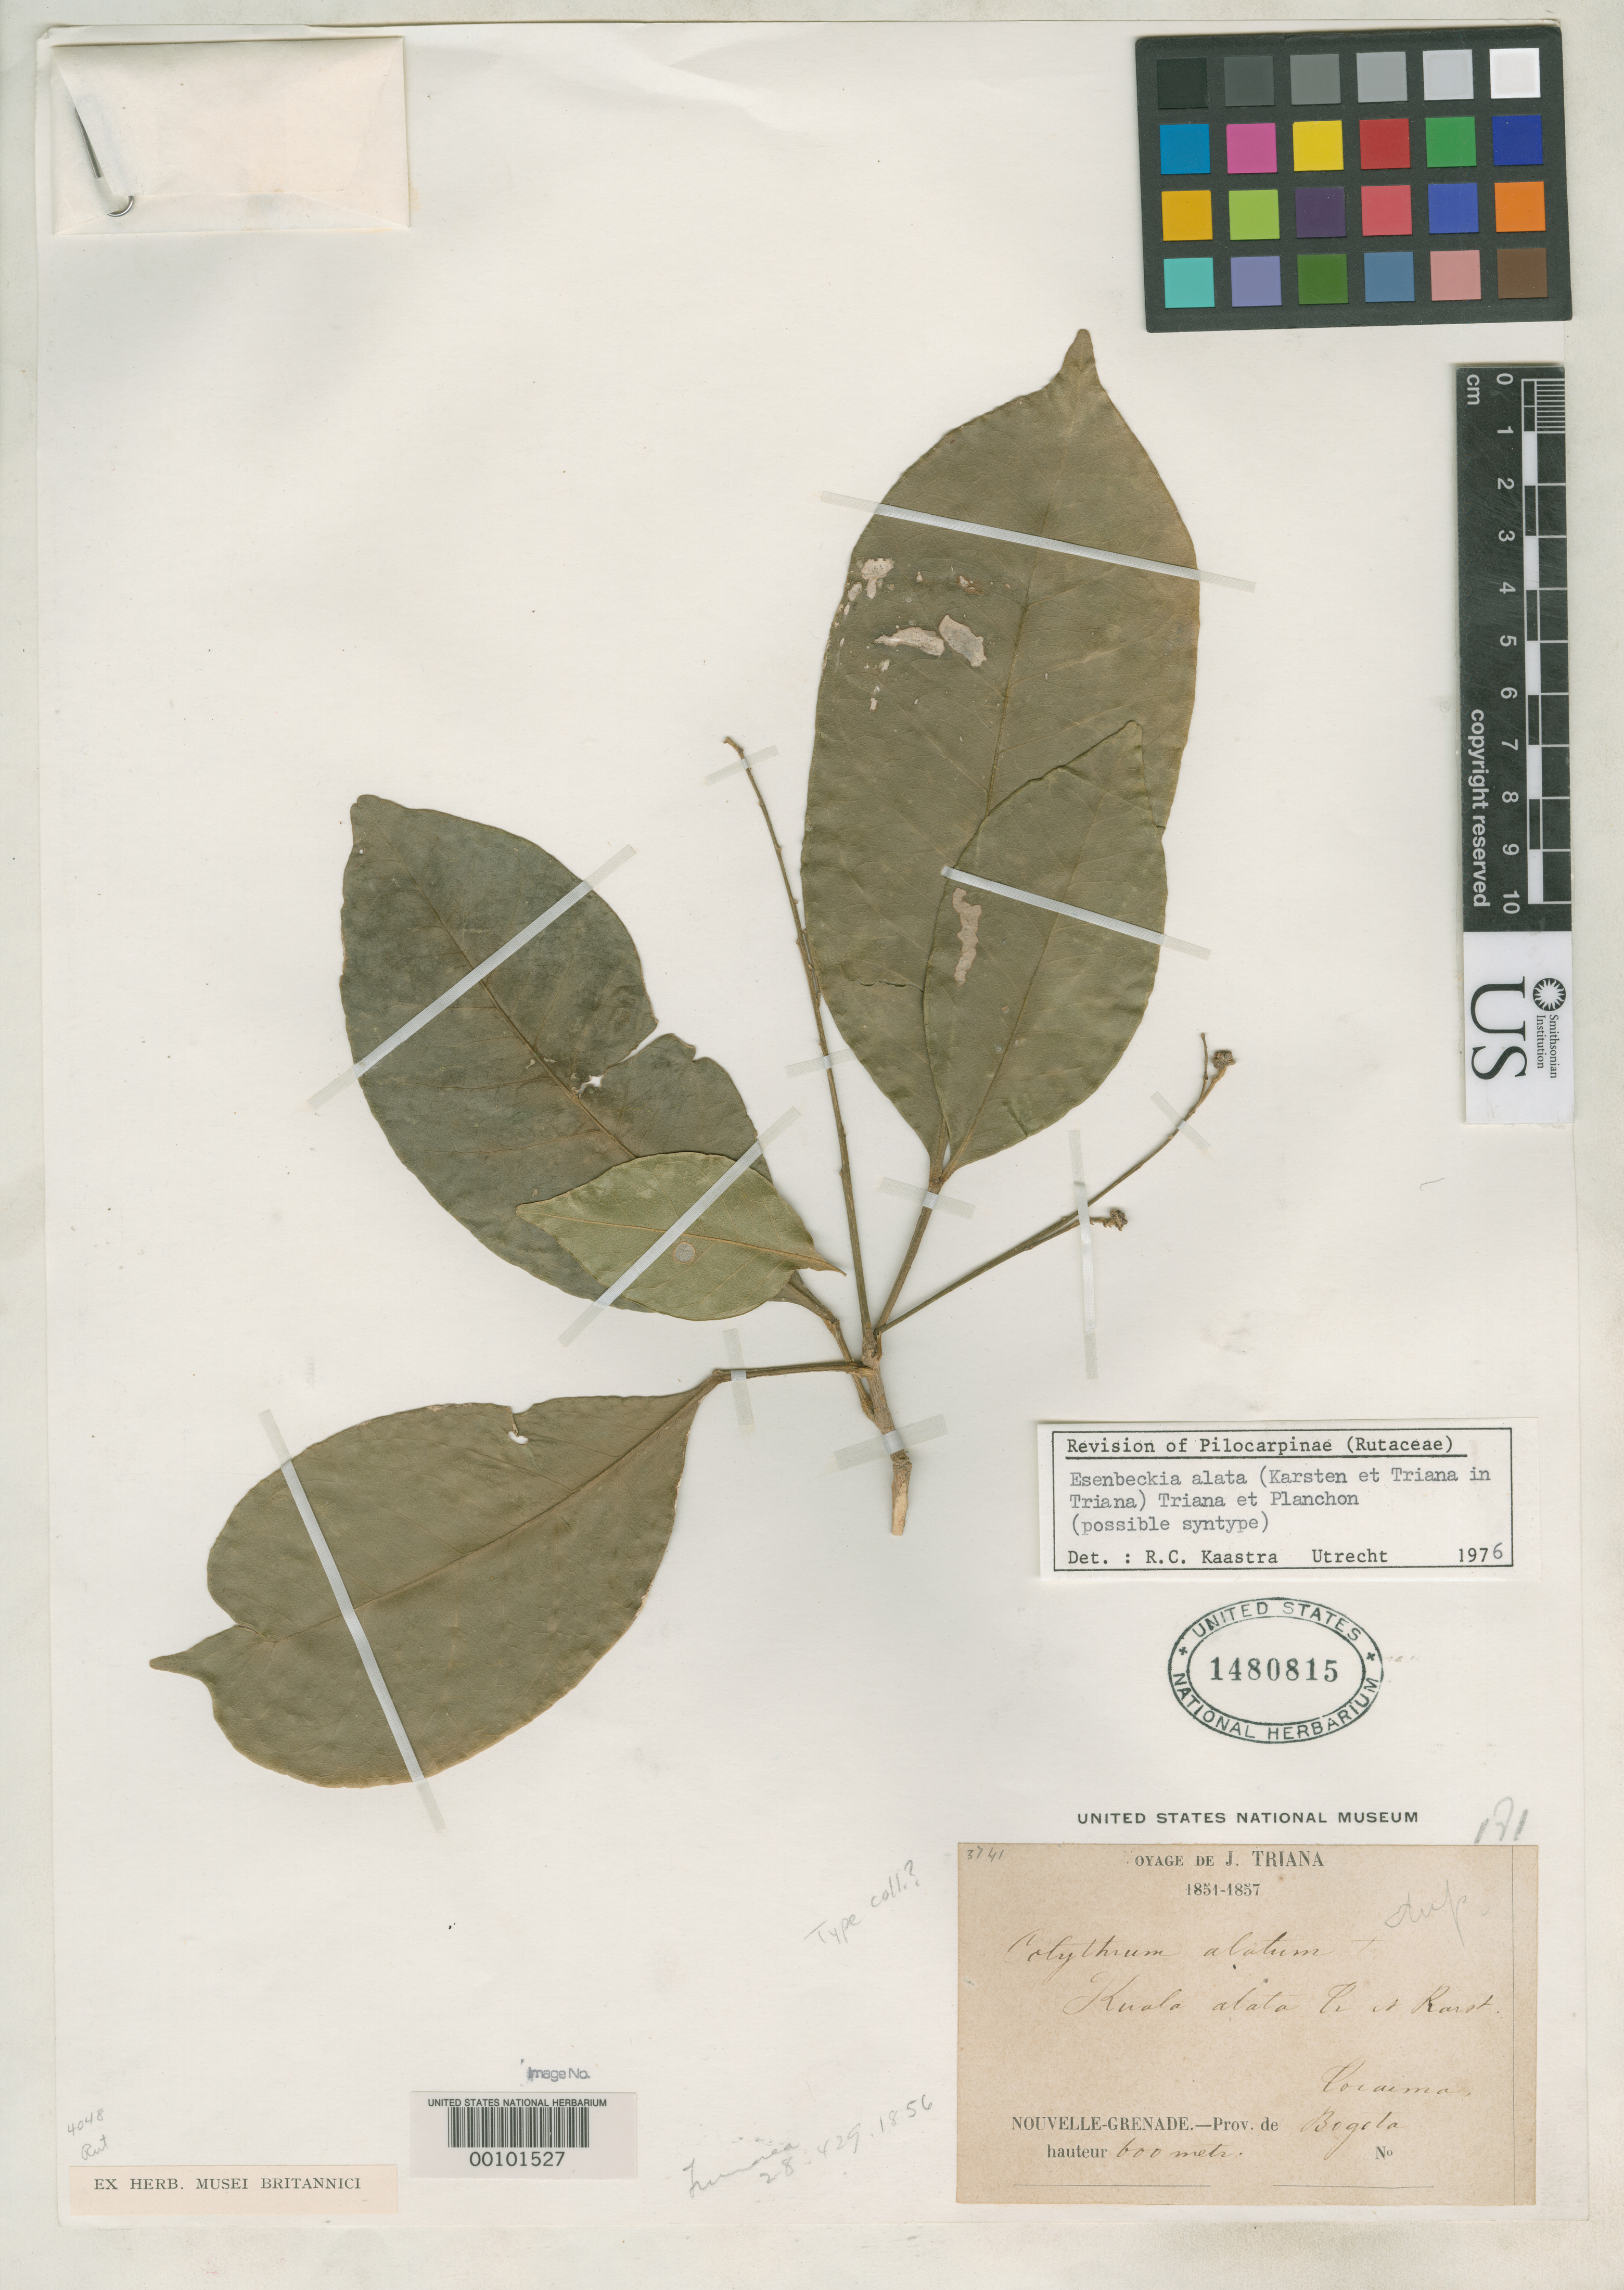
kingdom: Plantae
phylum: Tracheophyta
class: Magnoliopsida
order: Sapindales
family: Rutaceae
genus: Kuala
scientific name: Kuala alata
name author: H. Karst. & Triana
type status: Isosyntype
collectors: J. J. Triana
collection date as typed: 1851 to -- --- 1856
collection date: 1851/1856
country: Colombia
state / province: Bogota D.C.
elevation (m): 600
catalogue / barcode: US 1480815